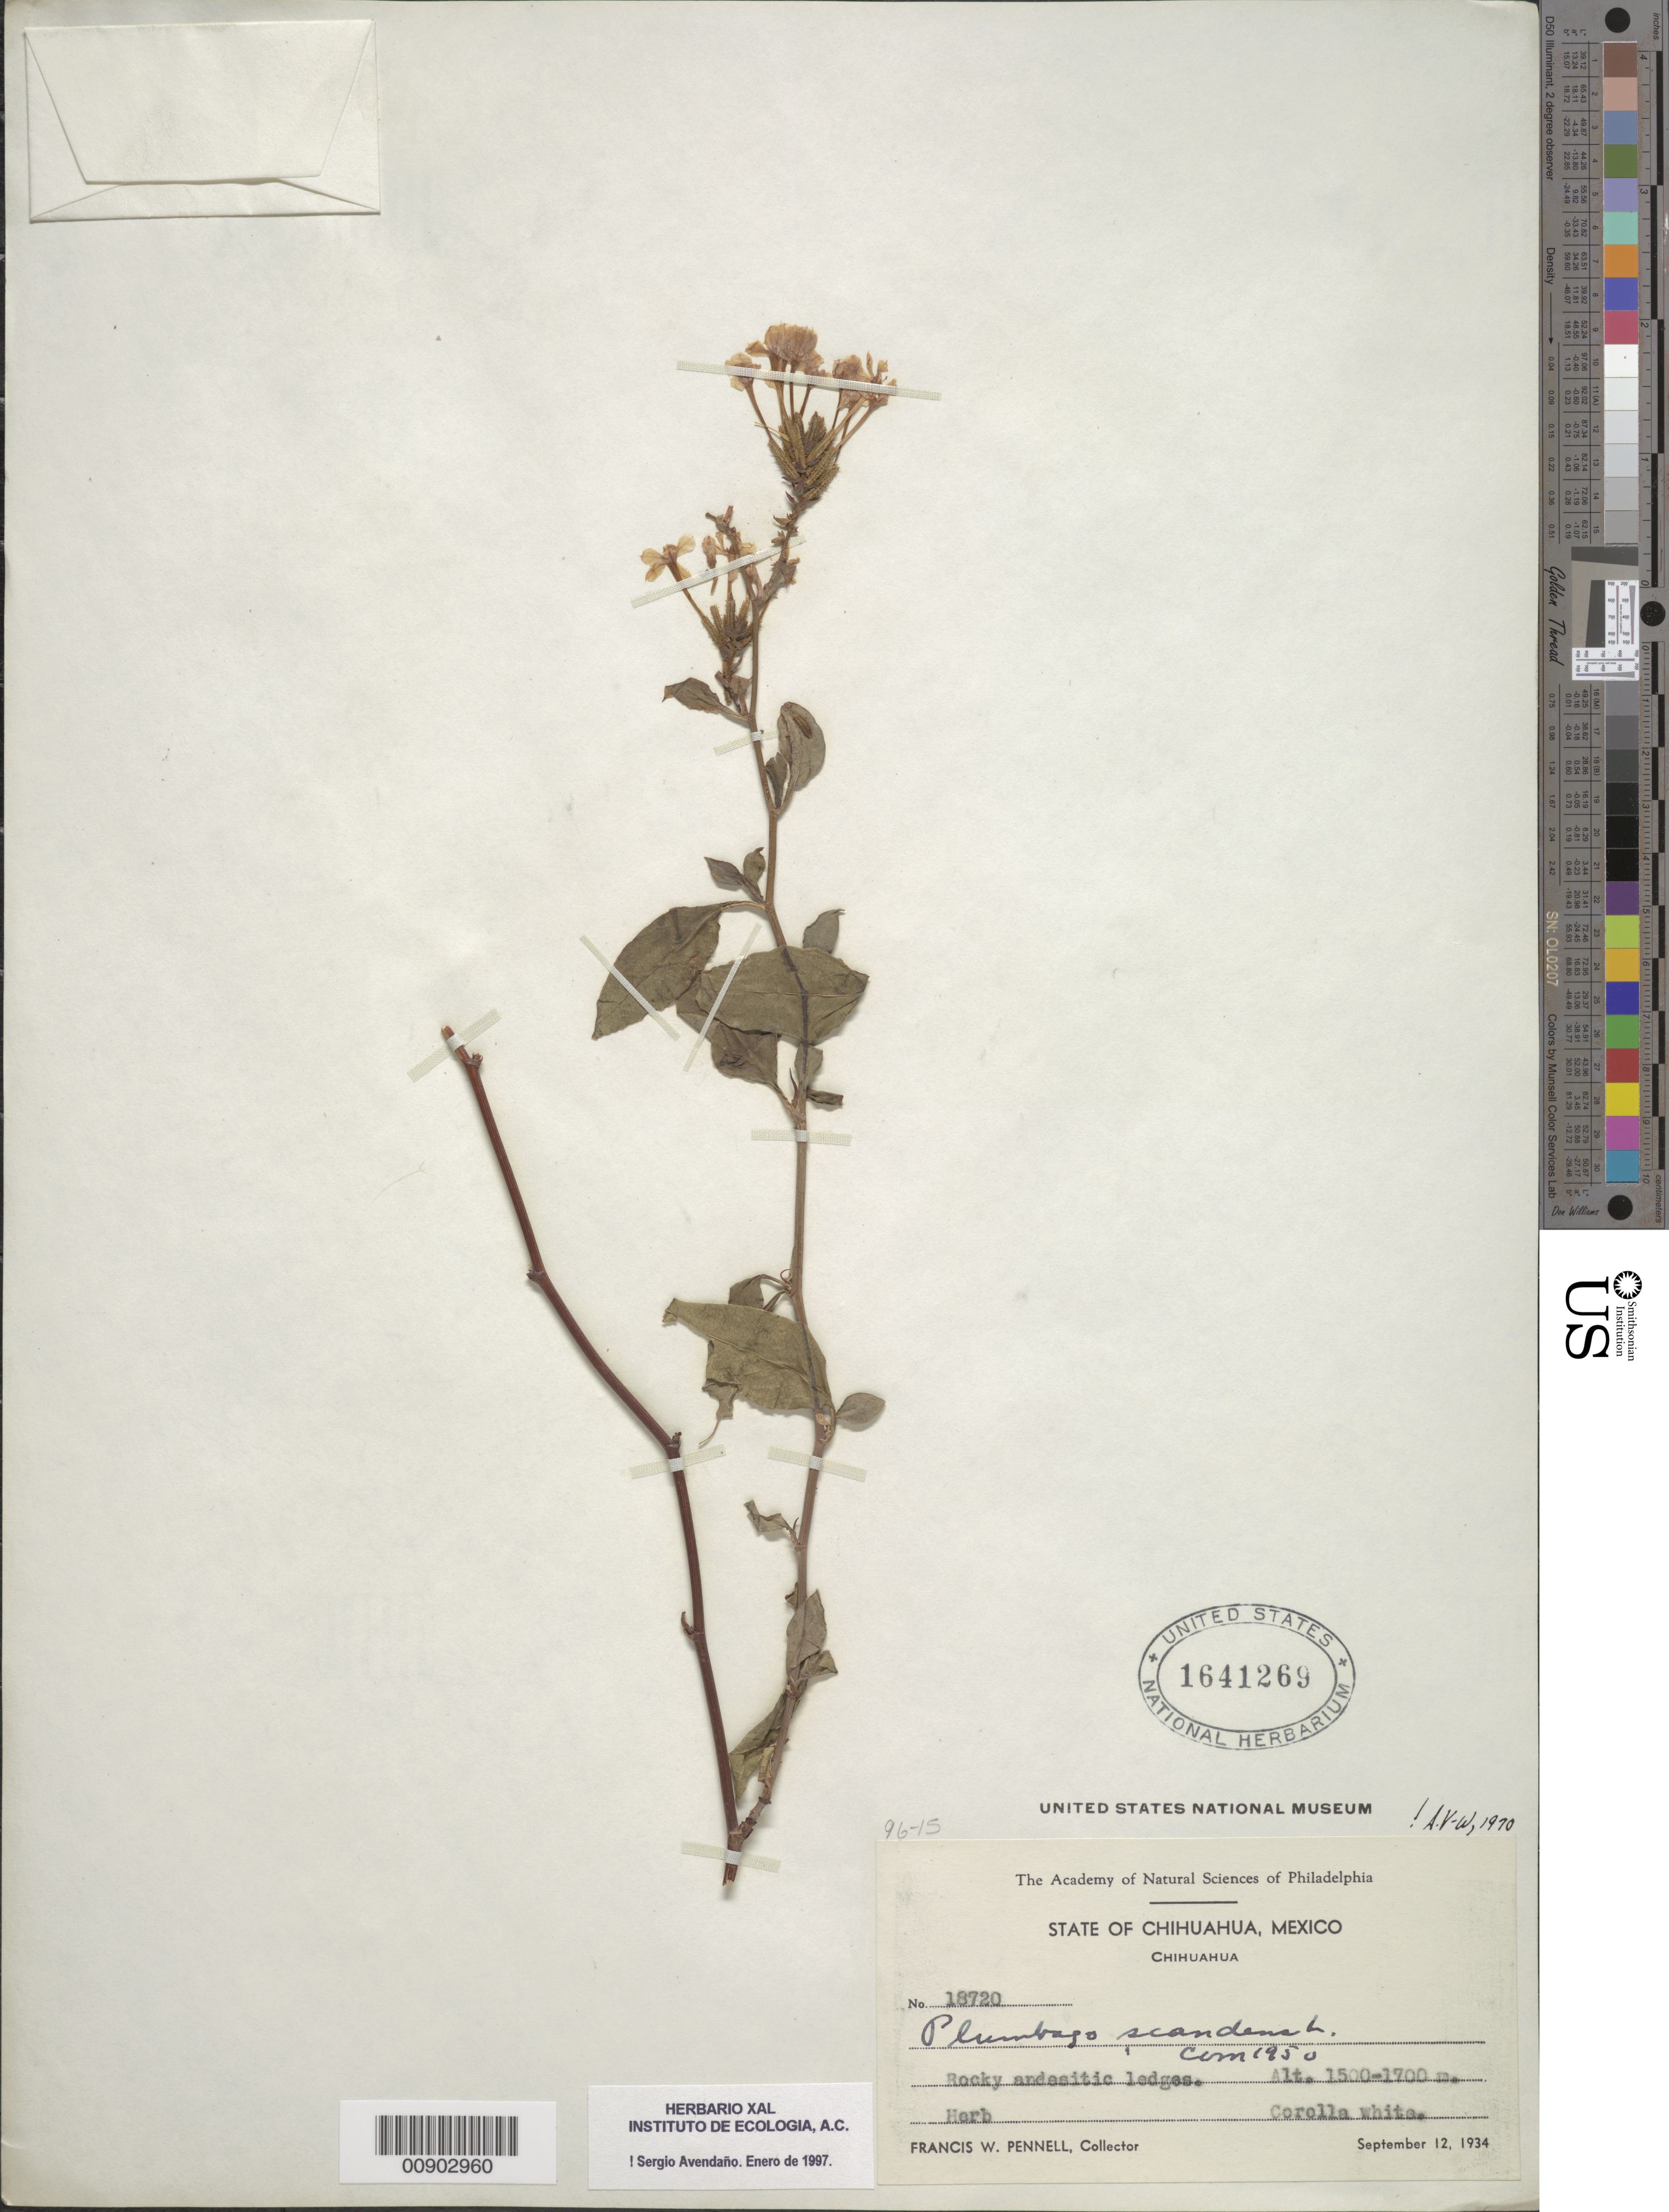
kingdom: Plantae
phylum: Tracheophyta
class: Magnoliopsida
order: Caryophyllales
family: Plumbaginaceae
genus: Plumbago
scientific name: Plumbago scandens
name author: L.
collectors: F. W. Pennell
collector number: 18720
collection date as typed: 12 Sep 1934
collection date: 1934-09-12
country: Mexico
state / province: Chihuahua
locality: Chihuahua, Chihuahua.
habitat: Rocky andesitic ledges.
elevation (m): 1700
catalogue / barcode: US 1641269